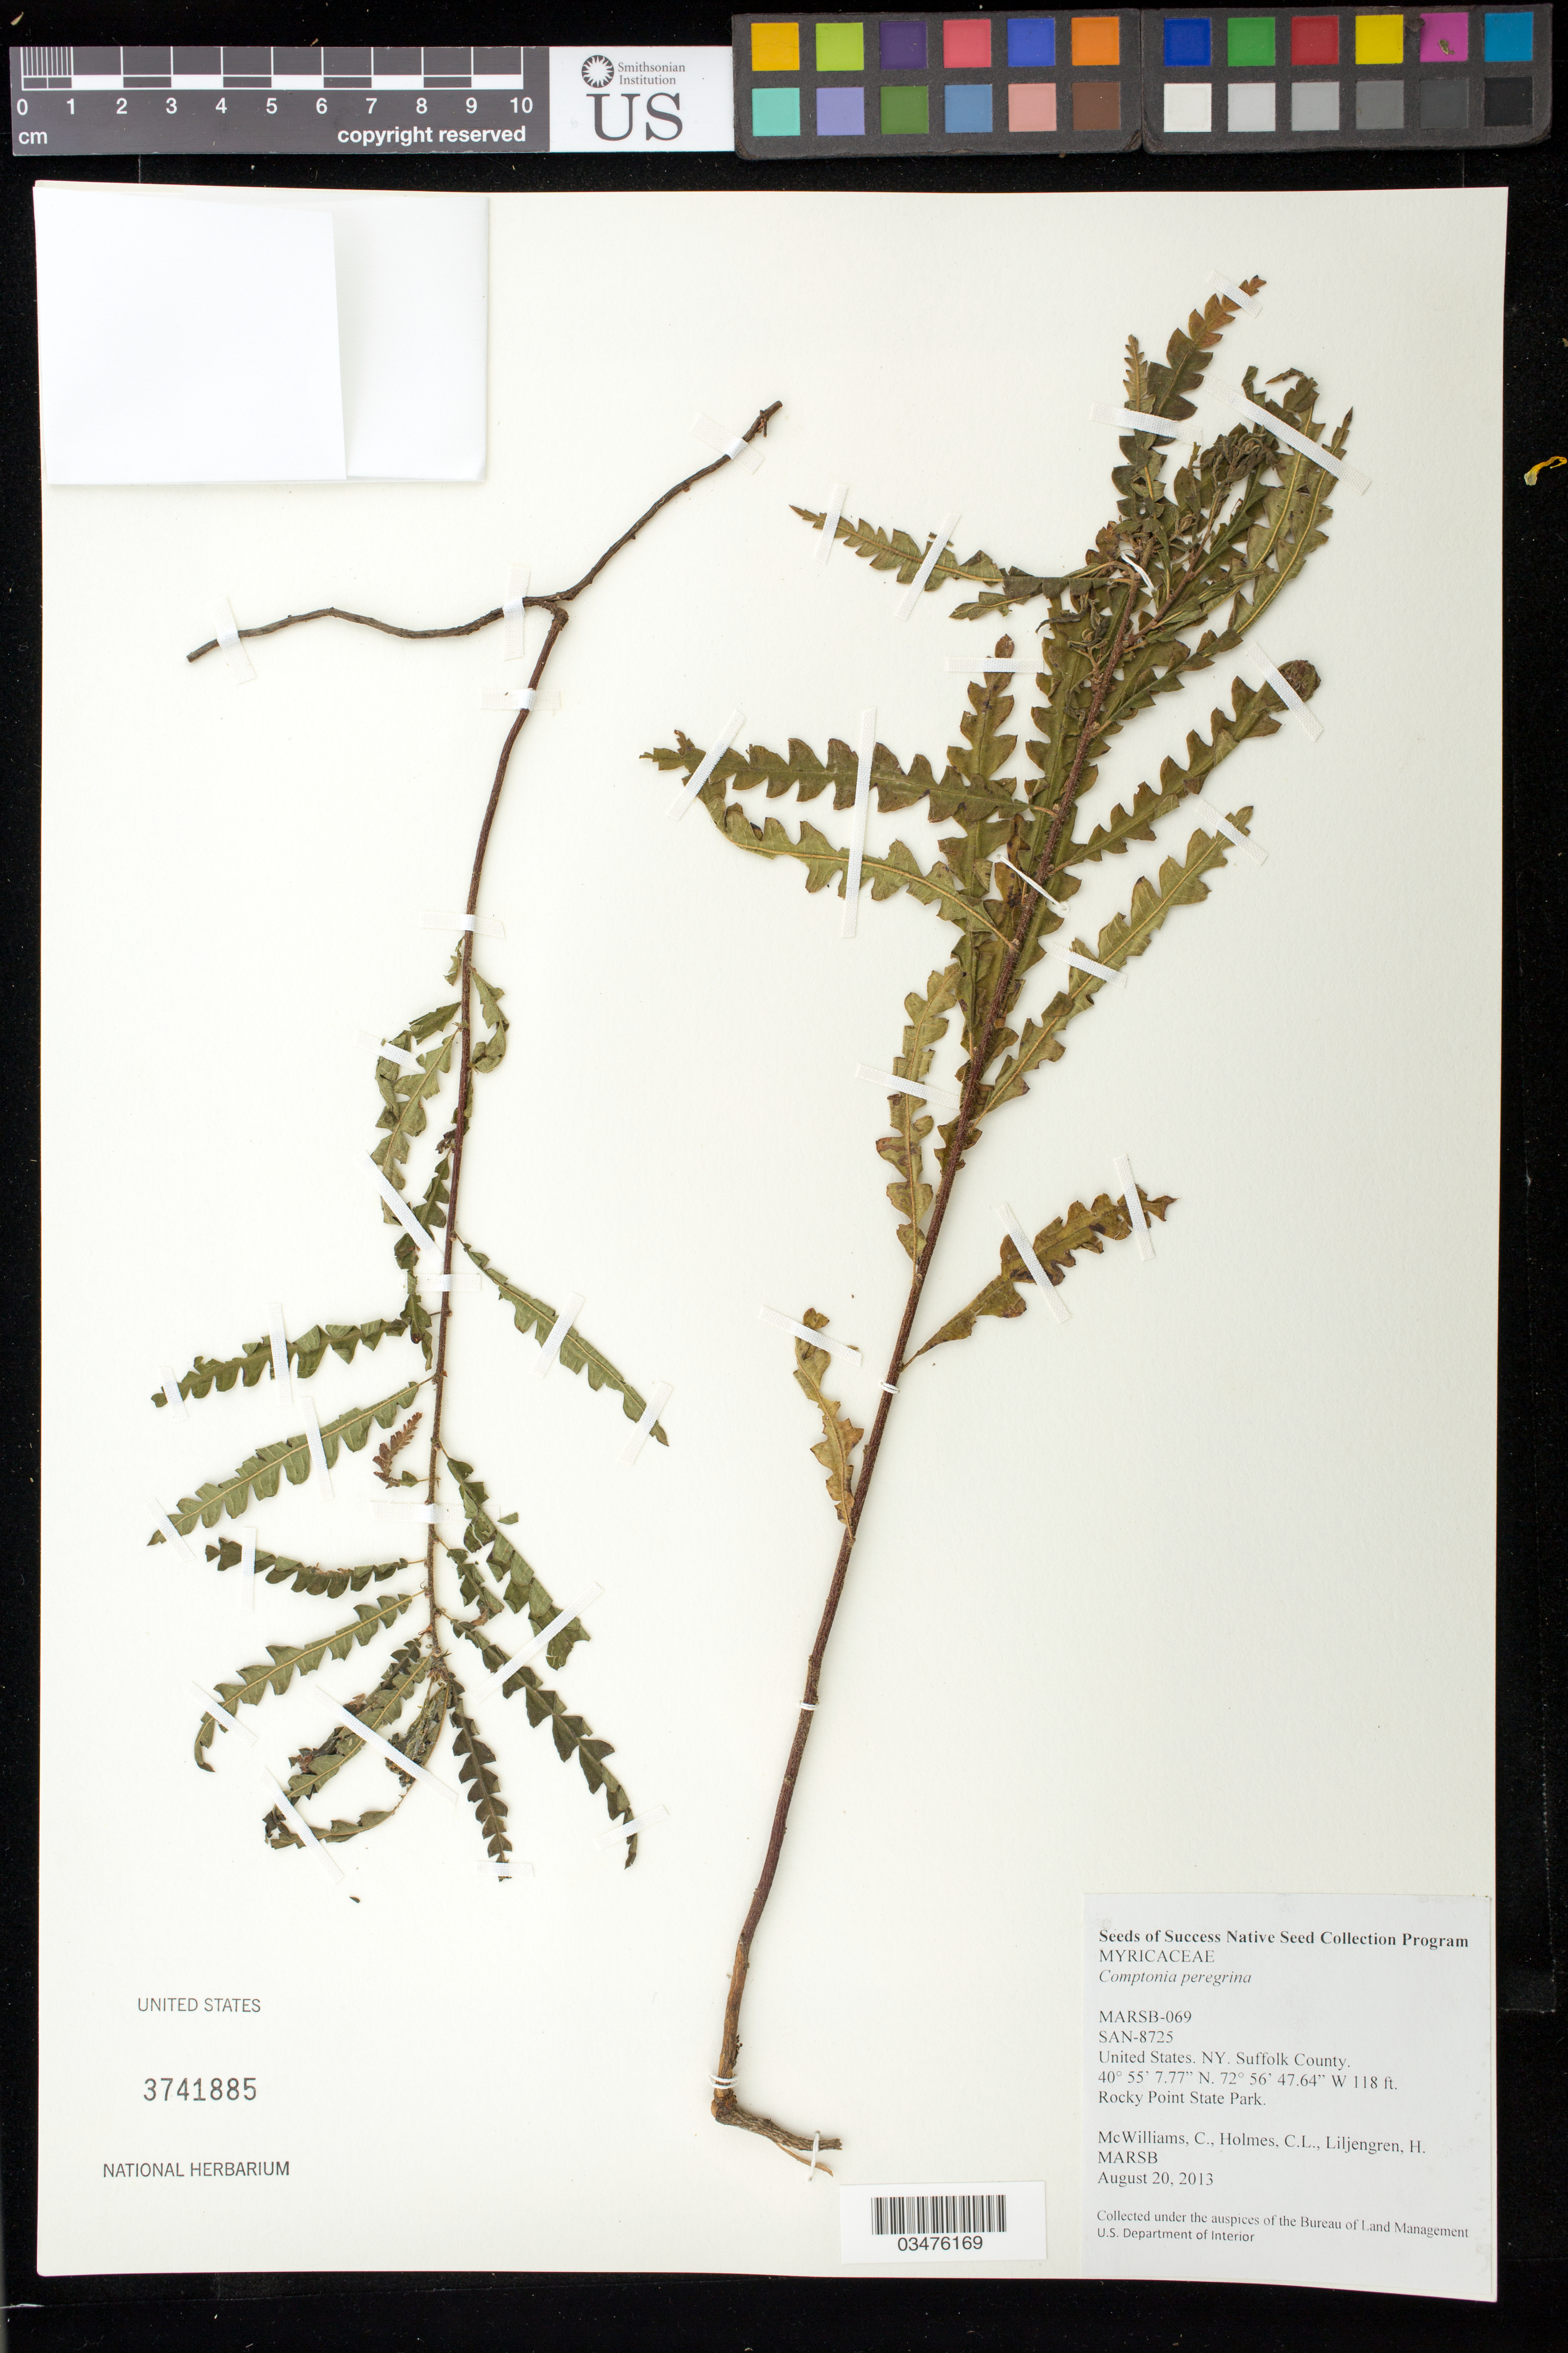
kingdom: Plantae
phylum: Tracheophyta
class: Magnoliopsida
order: Fagales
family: Myricaceae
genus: Comptonia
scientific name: Comptonia peregrina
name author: (L.) J.M. Coult.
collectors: C. McWilliams, C. Holmes & H. Liljengren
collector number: MARSB-069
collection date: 2013-08-20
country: United States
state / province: New York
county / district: Suffolk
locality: Rocky Point State Park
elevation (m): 36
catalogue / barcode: US 3741885